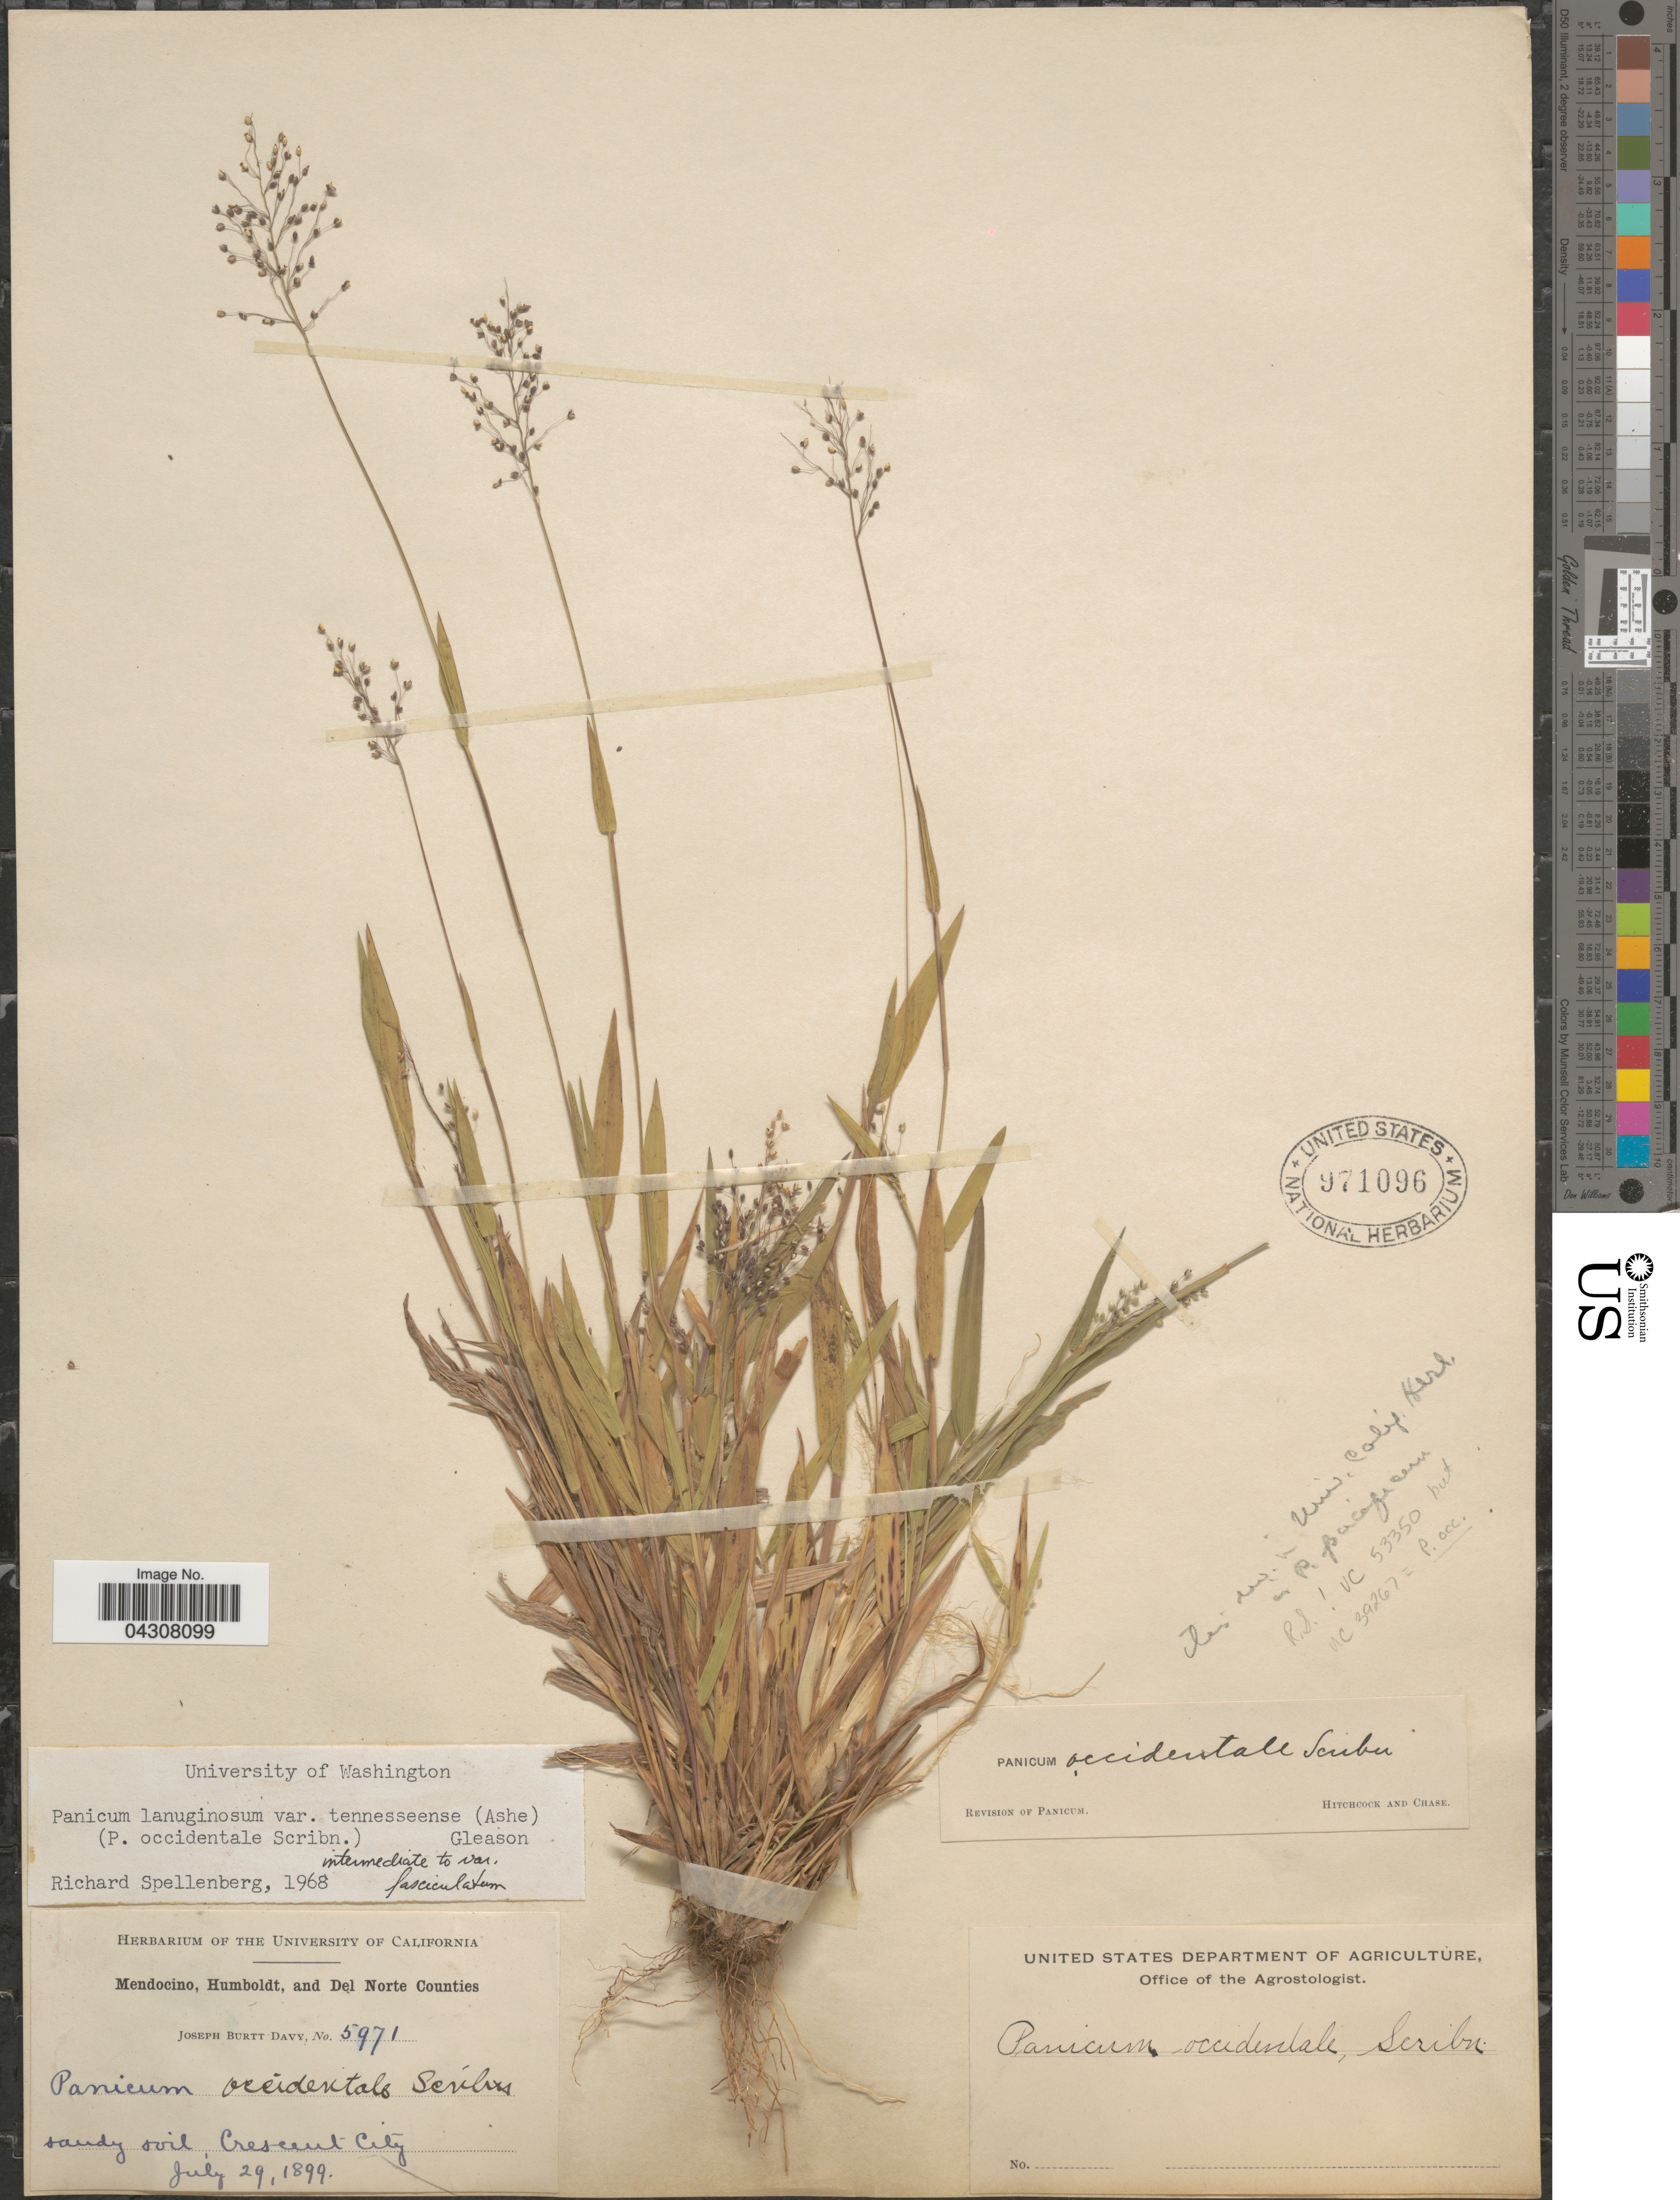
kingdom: Plantae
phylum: Tracheophyta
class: Liliopsida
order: Poales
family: Poaceae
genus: Dichanthelium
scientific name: Dichanthelium acuminatum var. acuminatum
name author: (Sw.) Gould & C.A. Clark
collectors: J. Burtt Davy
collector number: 5971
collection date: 1899-07-29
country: United States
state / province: California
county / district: Mendocino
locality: Mendocino, Humboldt, and Del Norte Counties. Sandy soil, Crescent City.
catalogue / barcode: US 971096